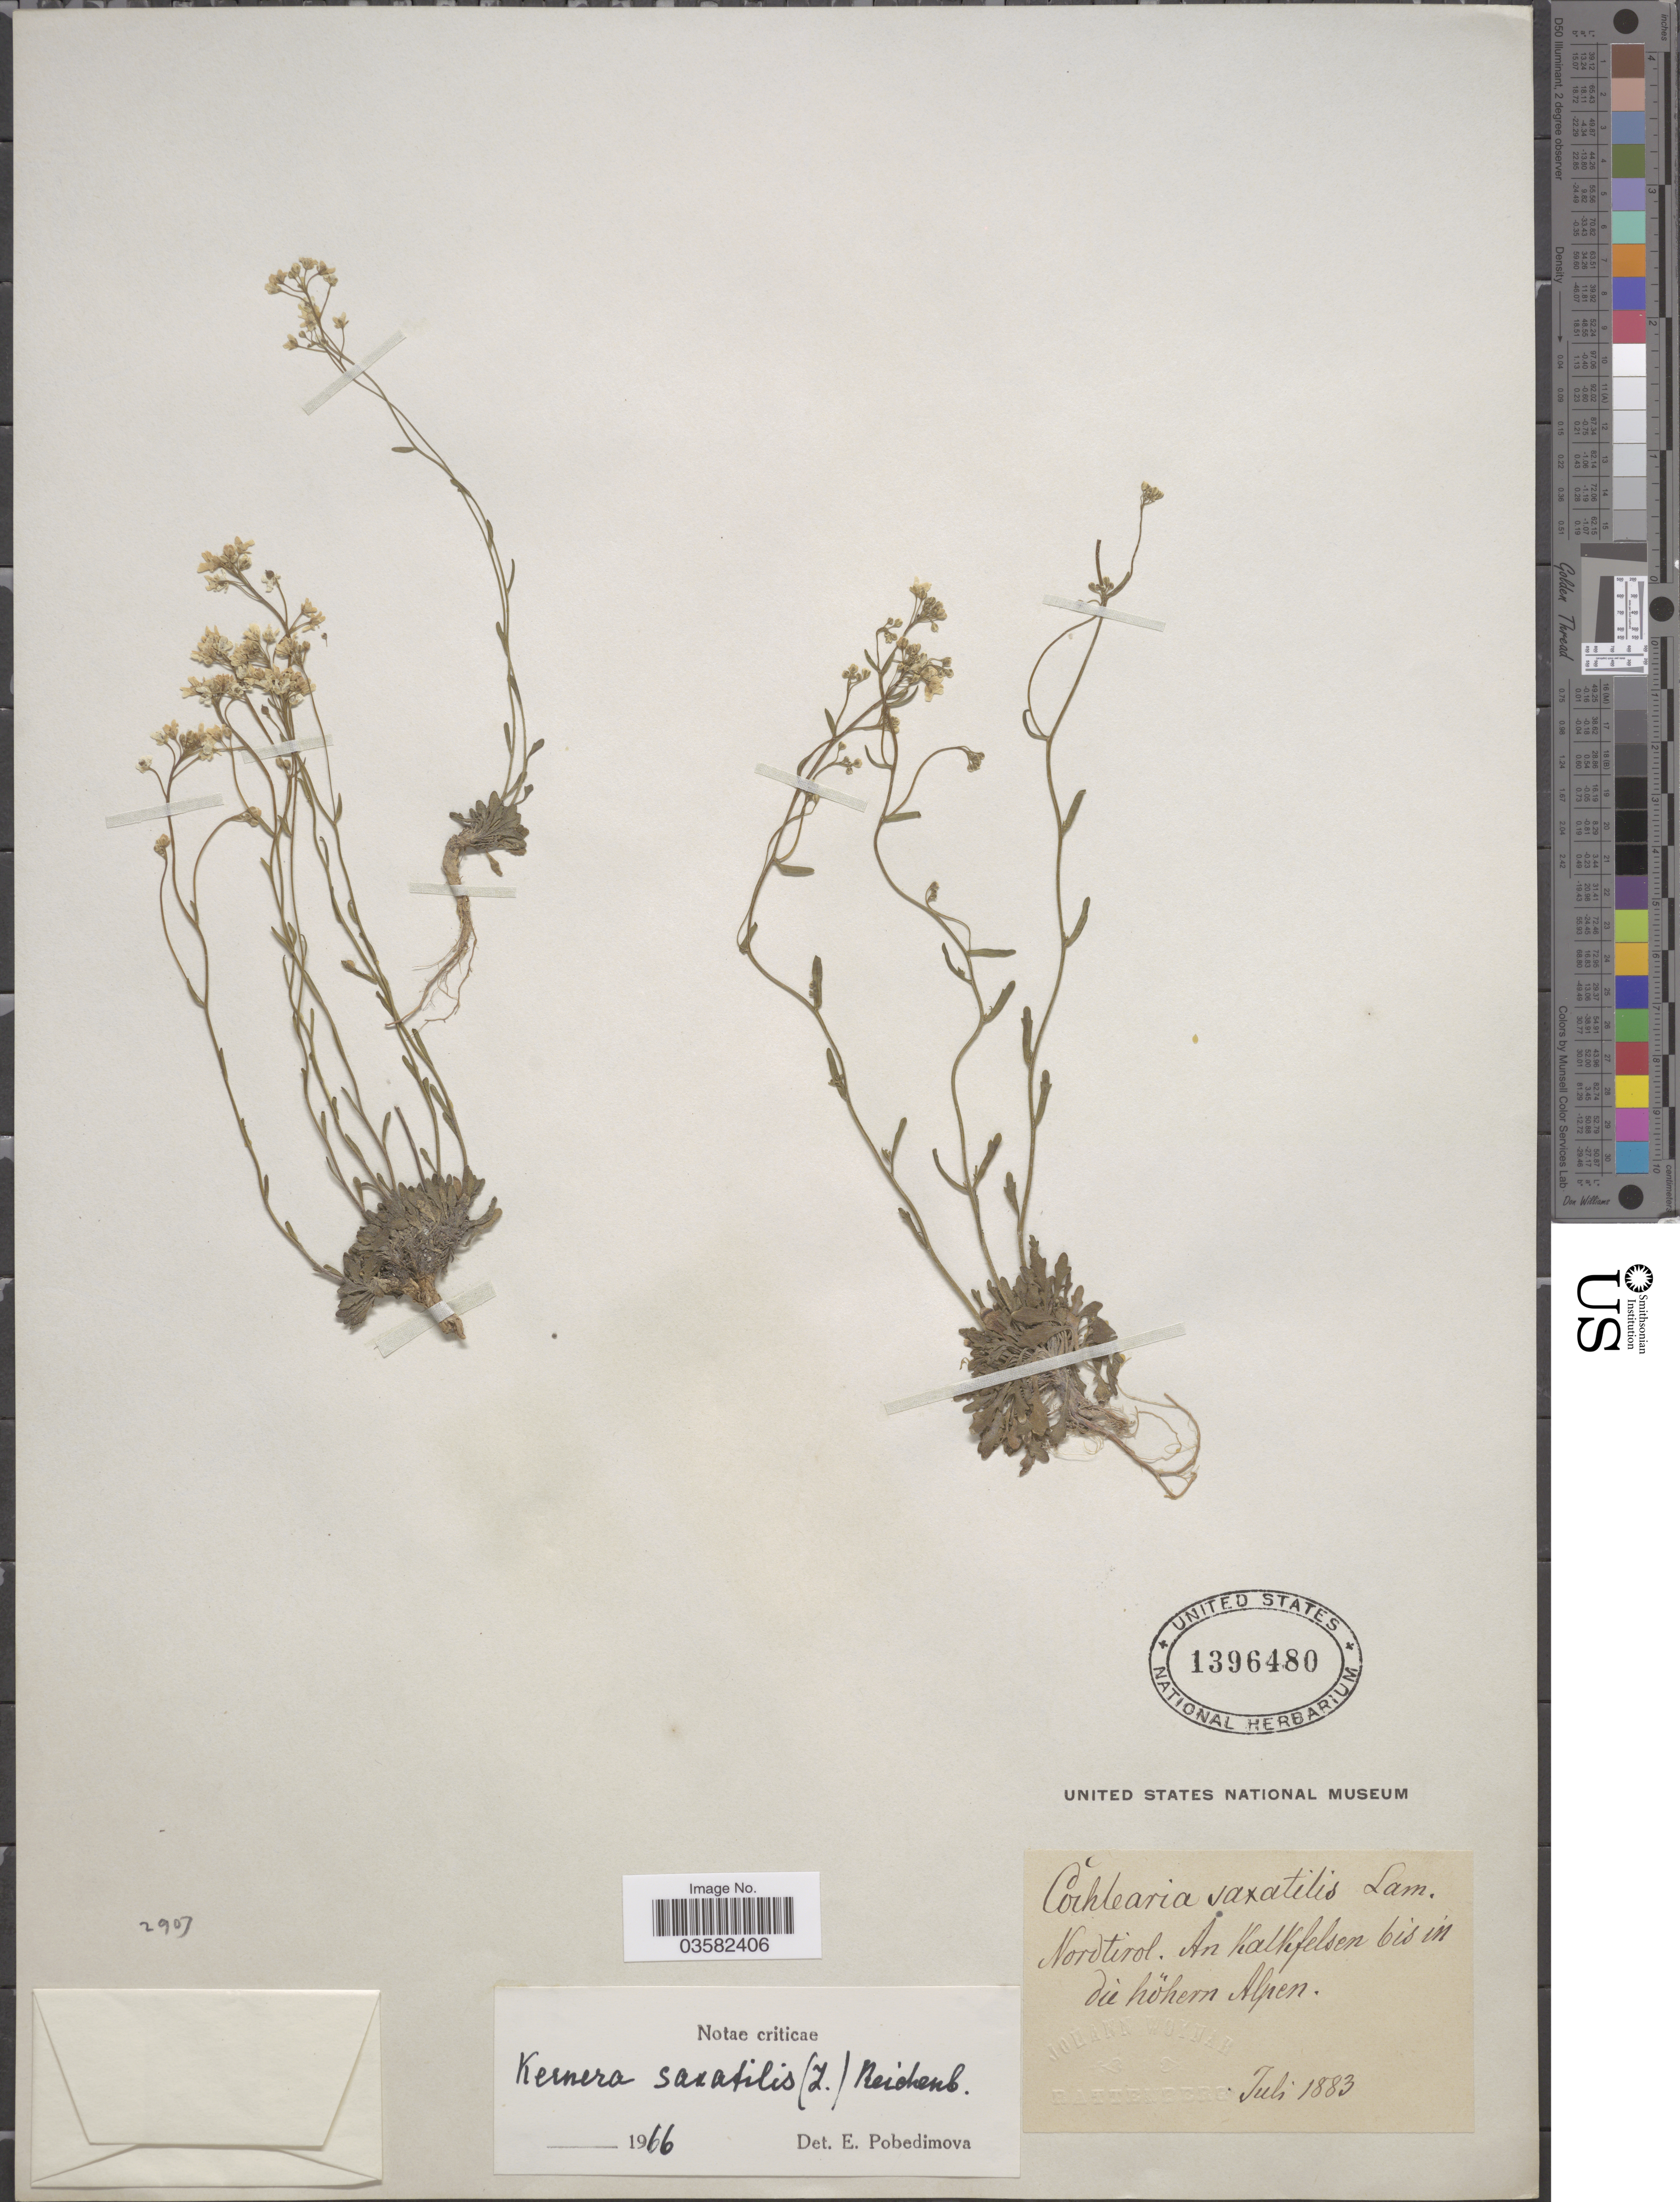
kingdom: Plantae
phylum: Tracheophyta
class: Magnoliopsida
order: Brassicales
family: Brassicaceae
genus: Kernera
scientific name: Kernera saxatilis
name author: (L.) Rchb.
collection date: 1883-07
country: Austria / Italy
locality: Nord Tirol. An Kalkfelsen bis in die höhern Alpen.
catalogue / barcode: US 1396480